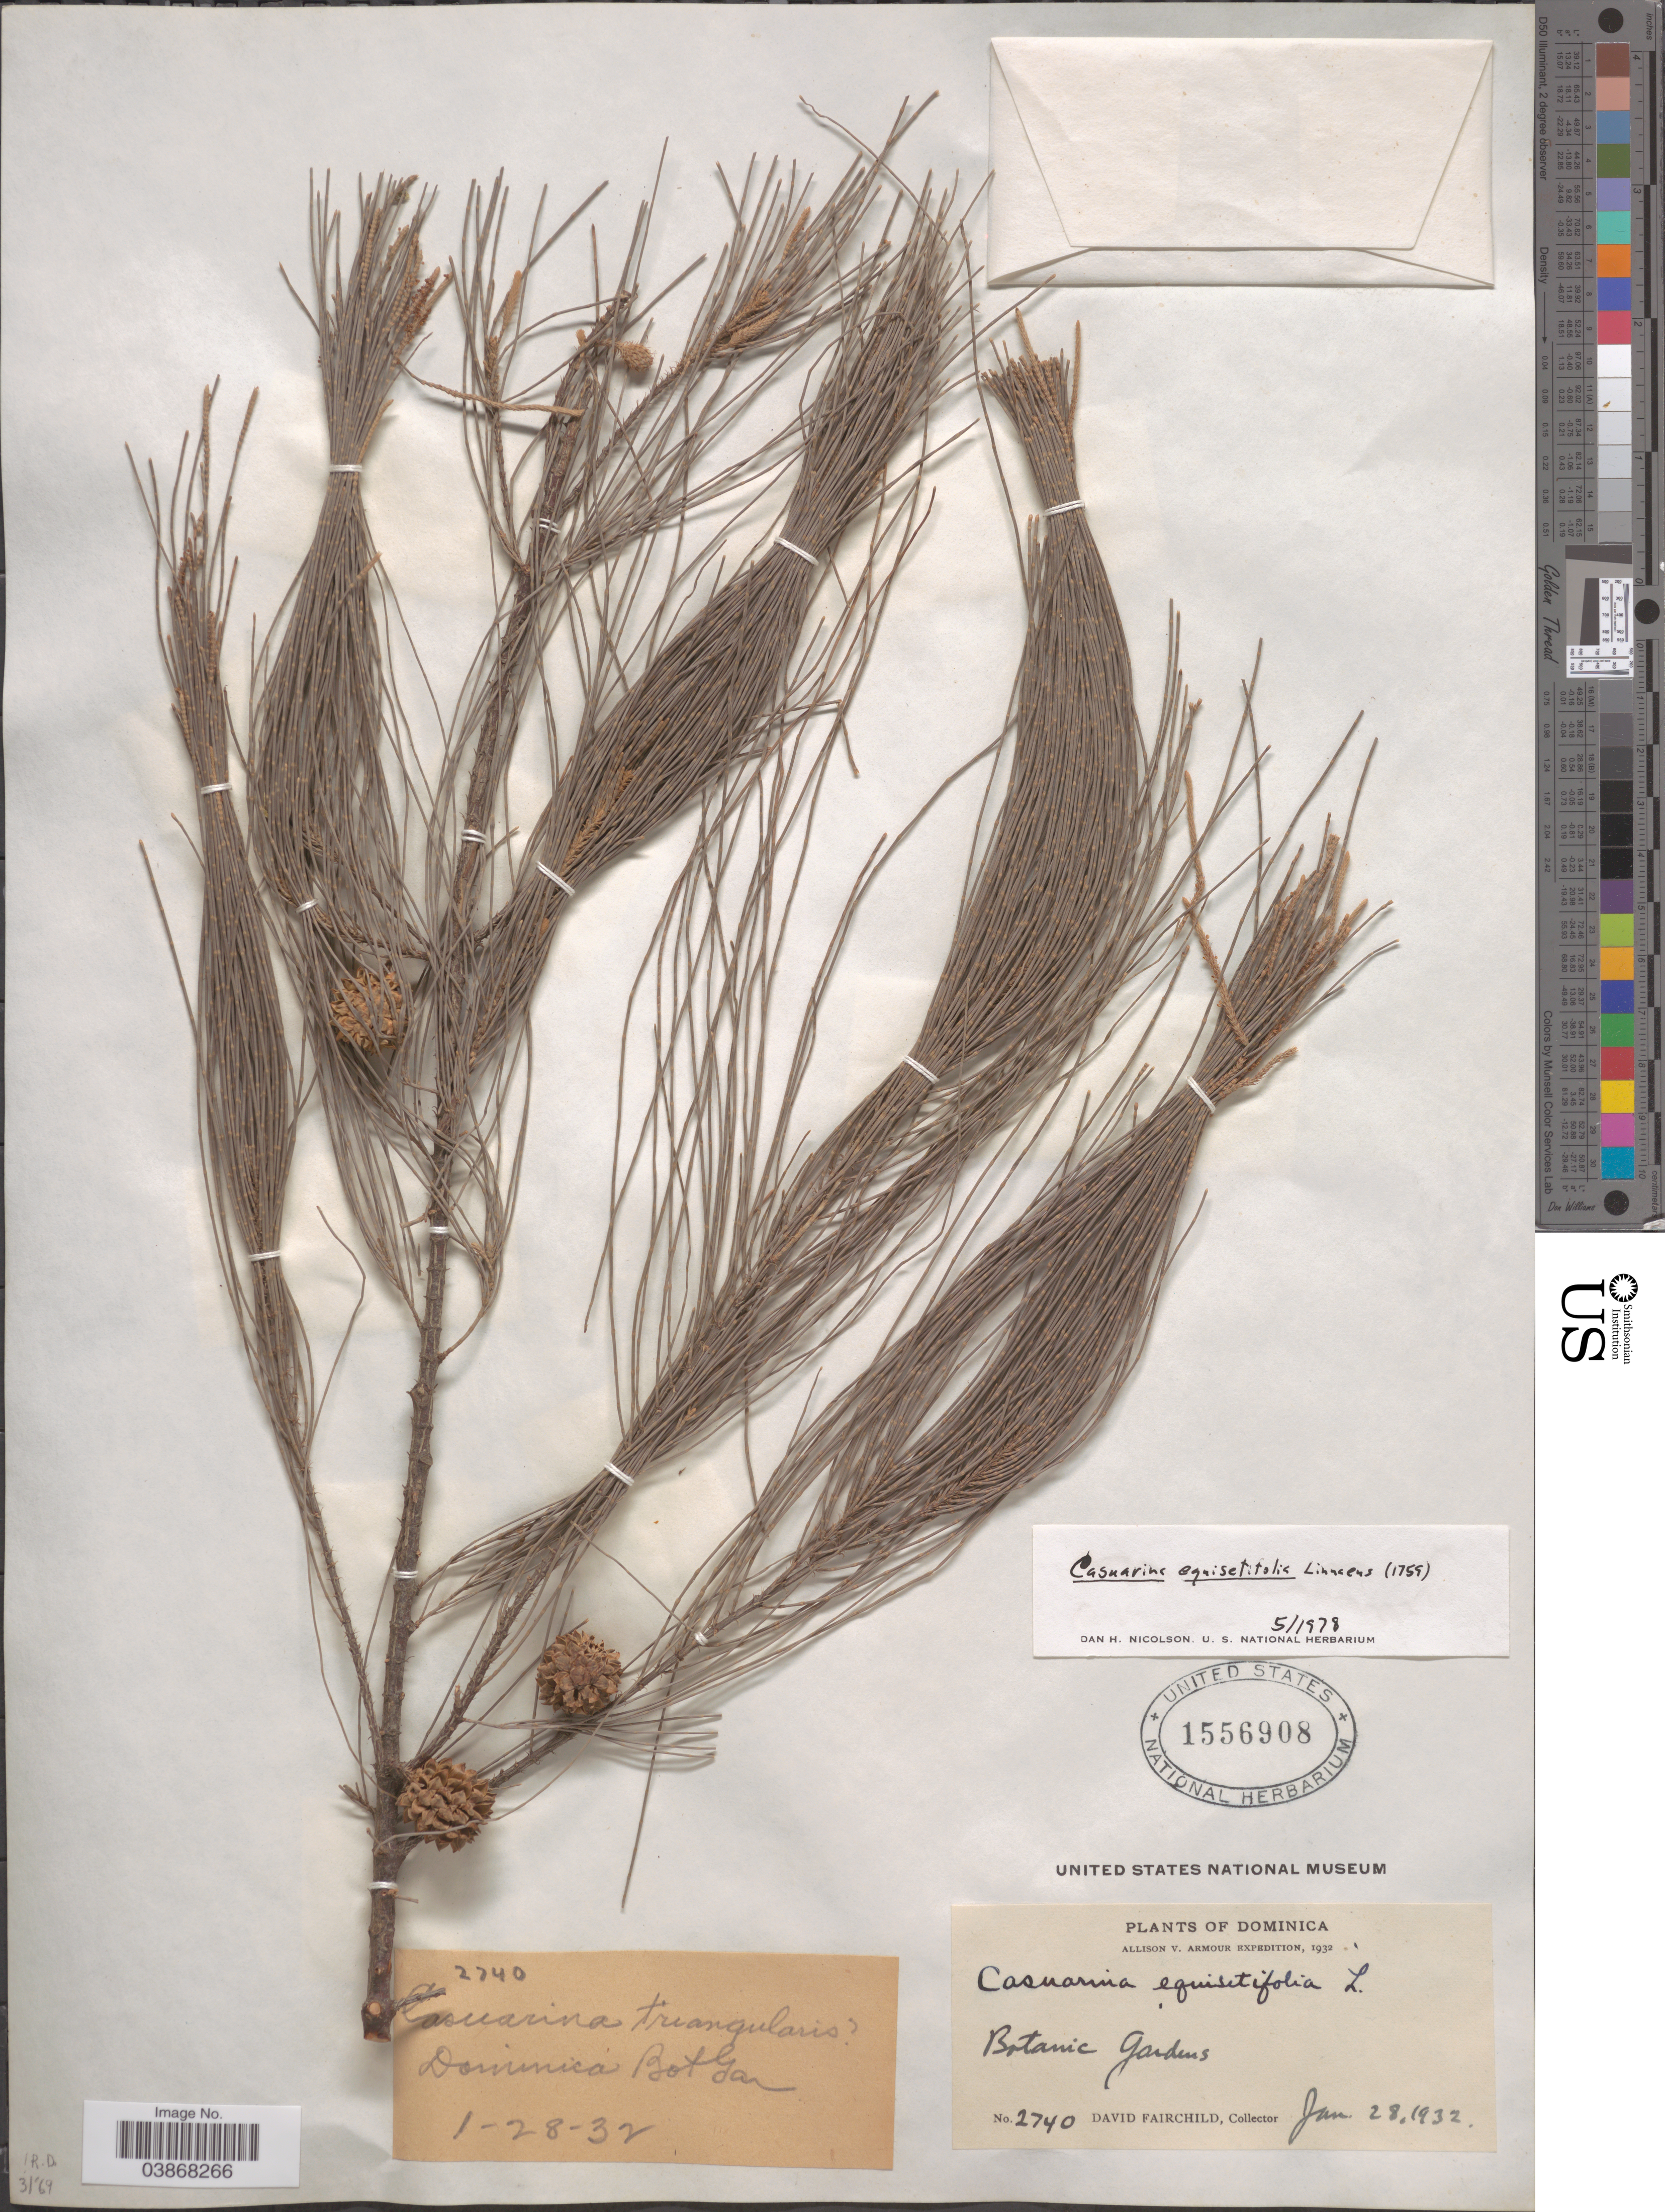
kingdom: Plantae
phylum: Tracheophyta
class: Magnoliopsida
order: Fagales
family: Casuarinaceae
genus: Casuarina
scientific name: Casuarina equisetifolia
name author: L.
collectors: D. Fairchild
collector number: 2740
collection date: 1932-01-28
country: Dominica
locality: Dominica Botanic Gardens.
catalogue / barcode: US 1556908